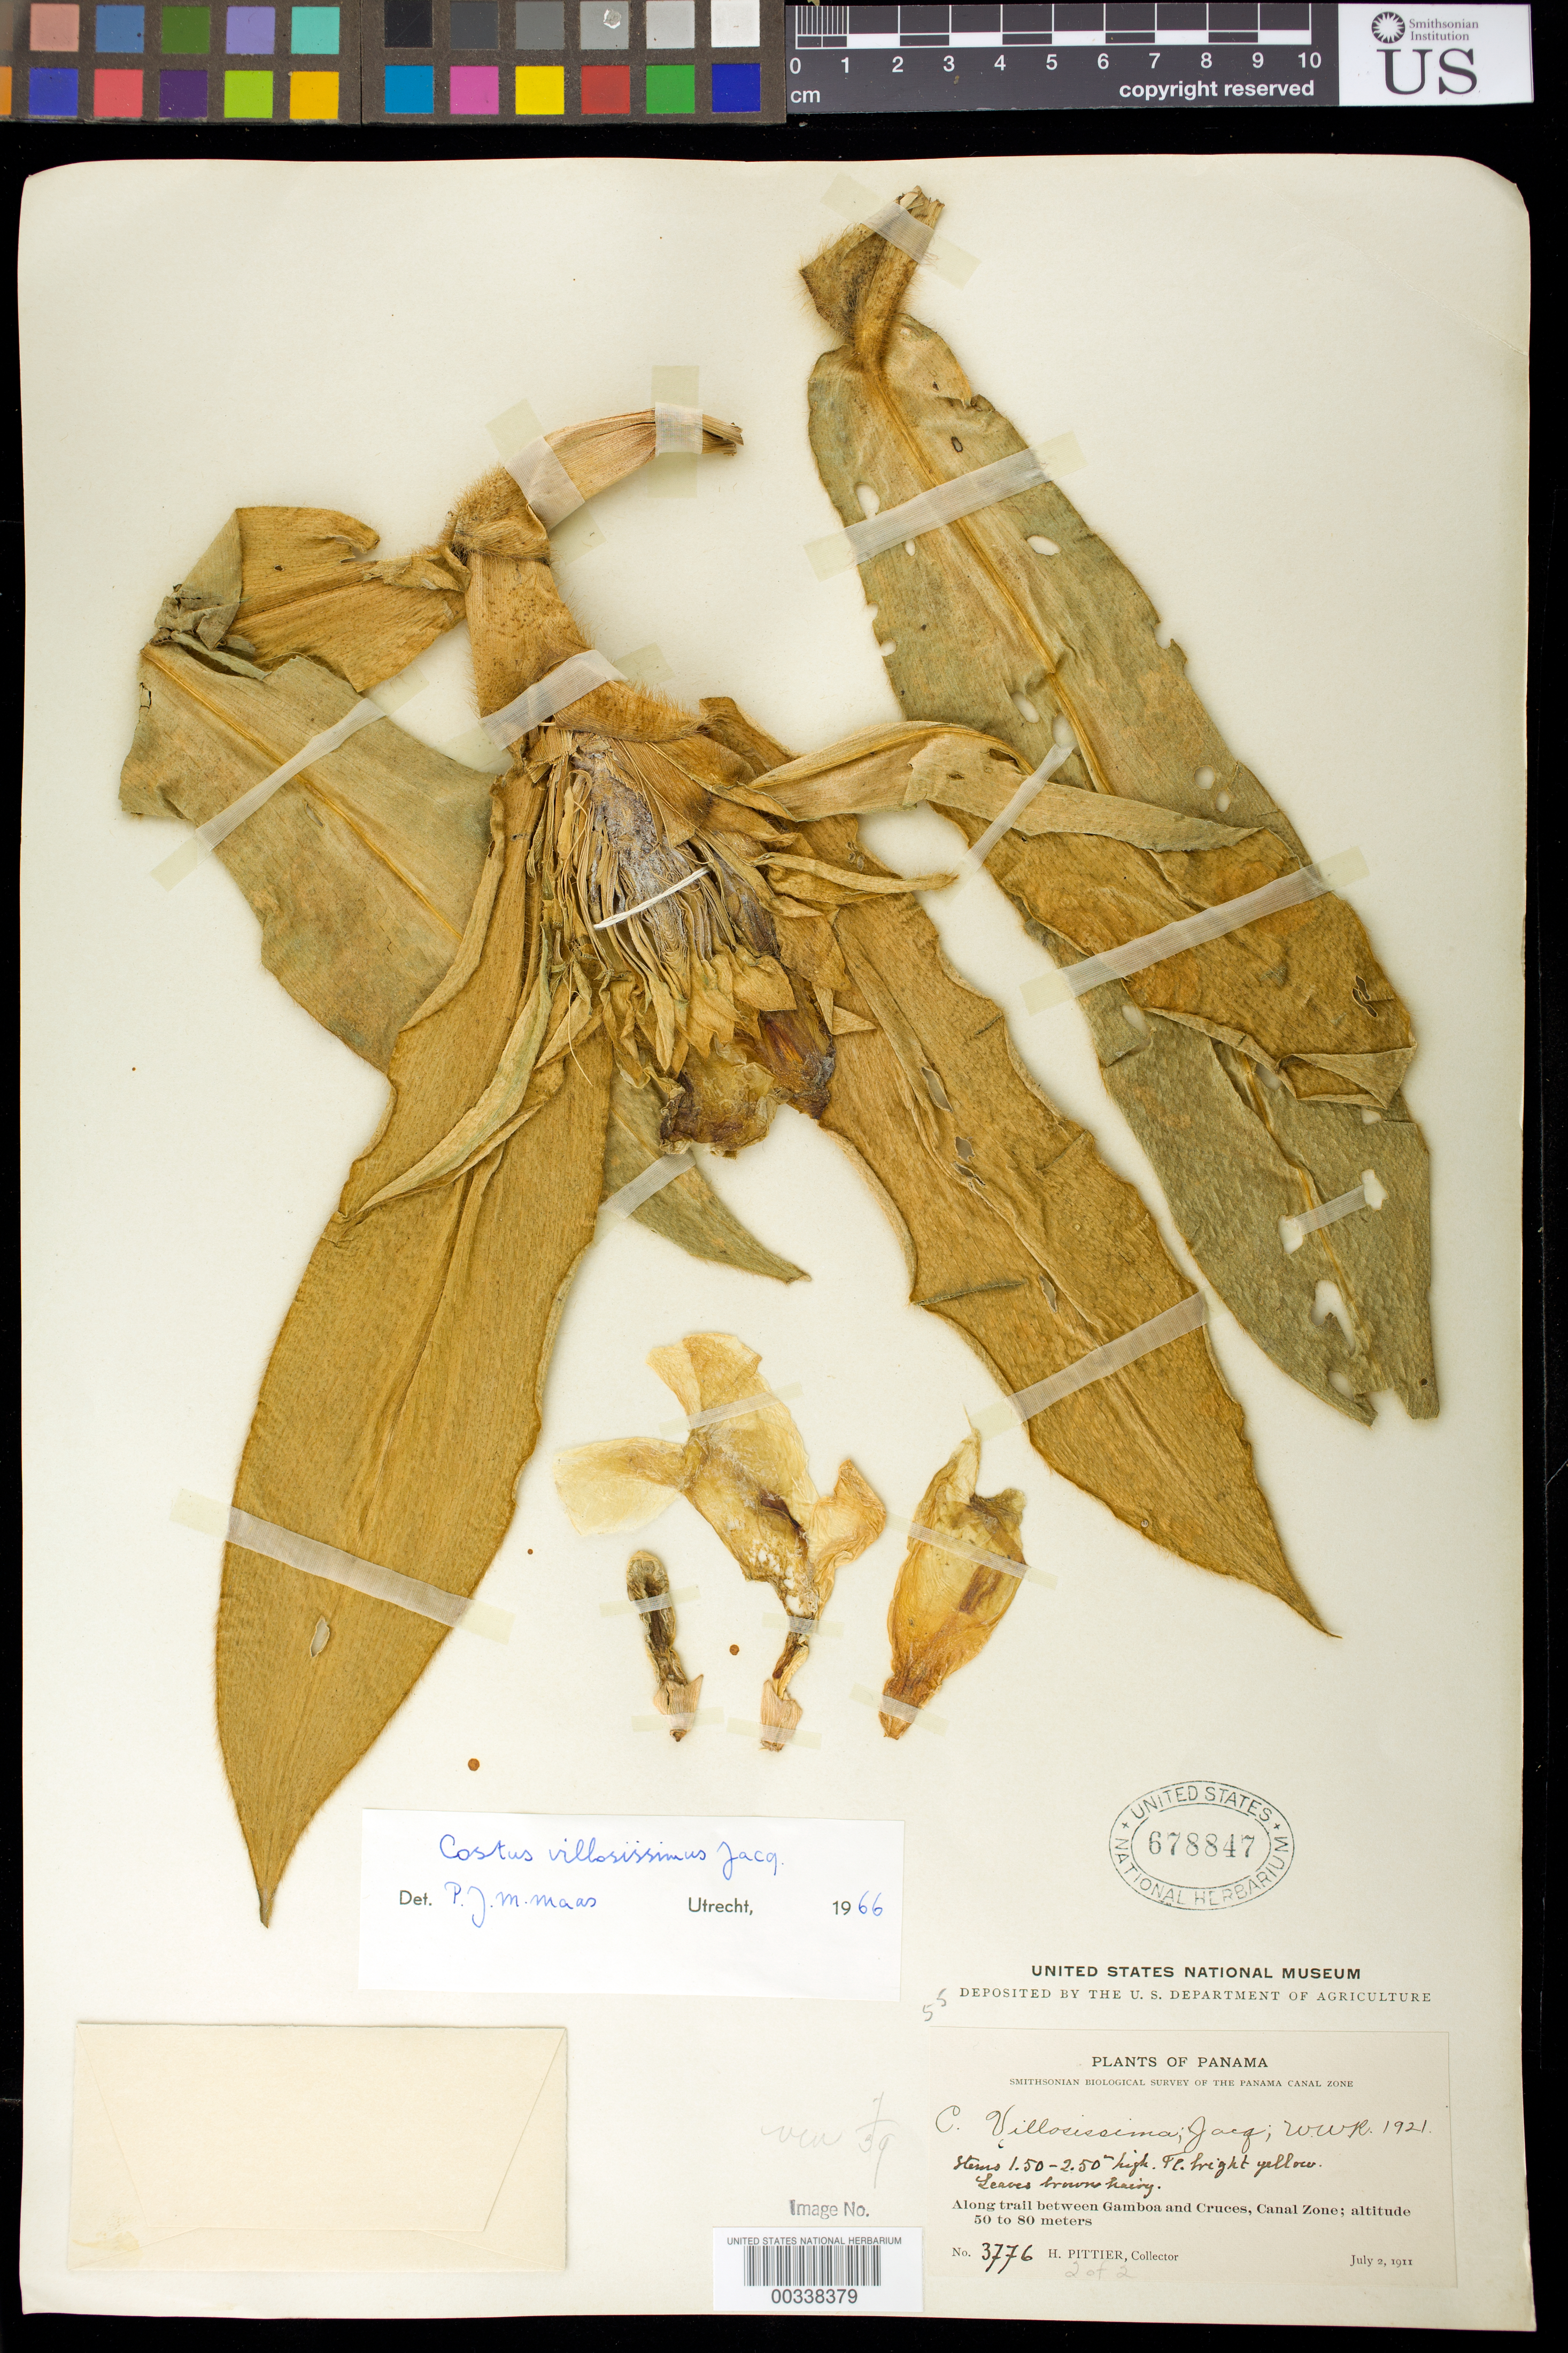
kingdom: Plantae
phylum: Tracheophyta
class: Liliopsida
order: Zingiberales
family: Costaceae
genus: Costus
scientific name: Costus villosissimus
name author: Jacq.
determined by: Maas, Paul J. M.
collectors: H. F. Pittier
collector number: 3776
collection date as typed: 02 Jul 1911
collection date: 1911-07-02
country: Panama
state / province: Colón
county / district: Canal Zone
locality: Along Trail between Gamboa and Cruces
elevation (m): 50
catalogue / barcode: US 678847